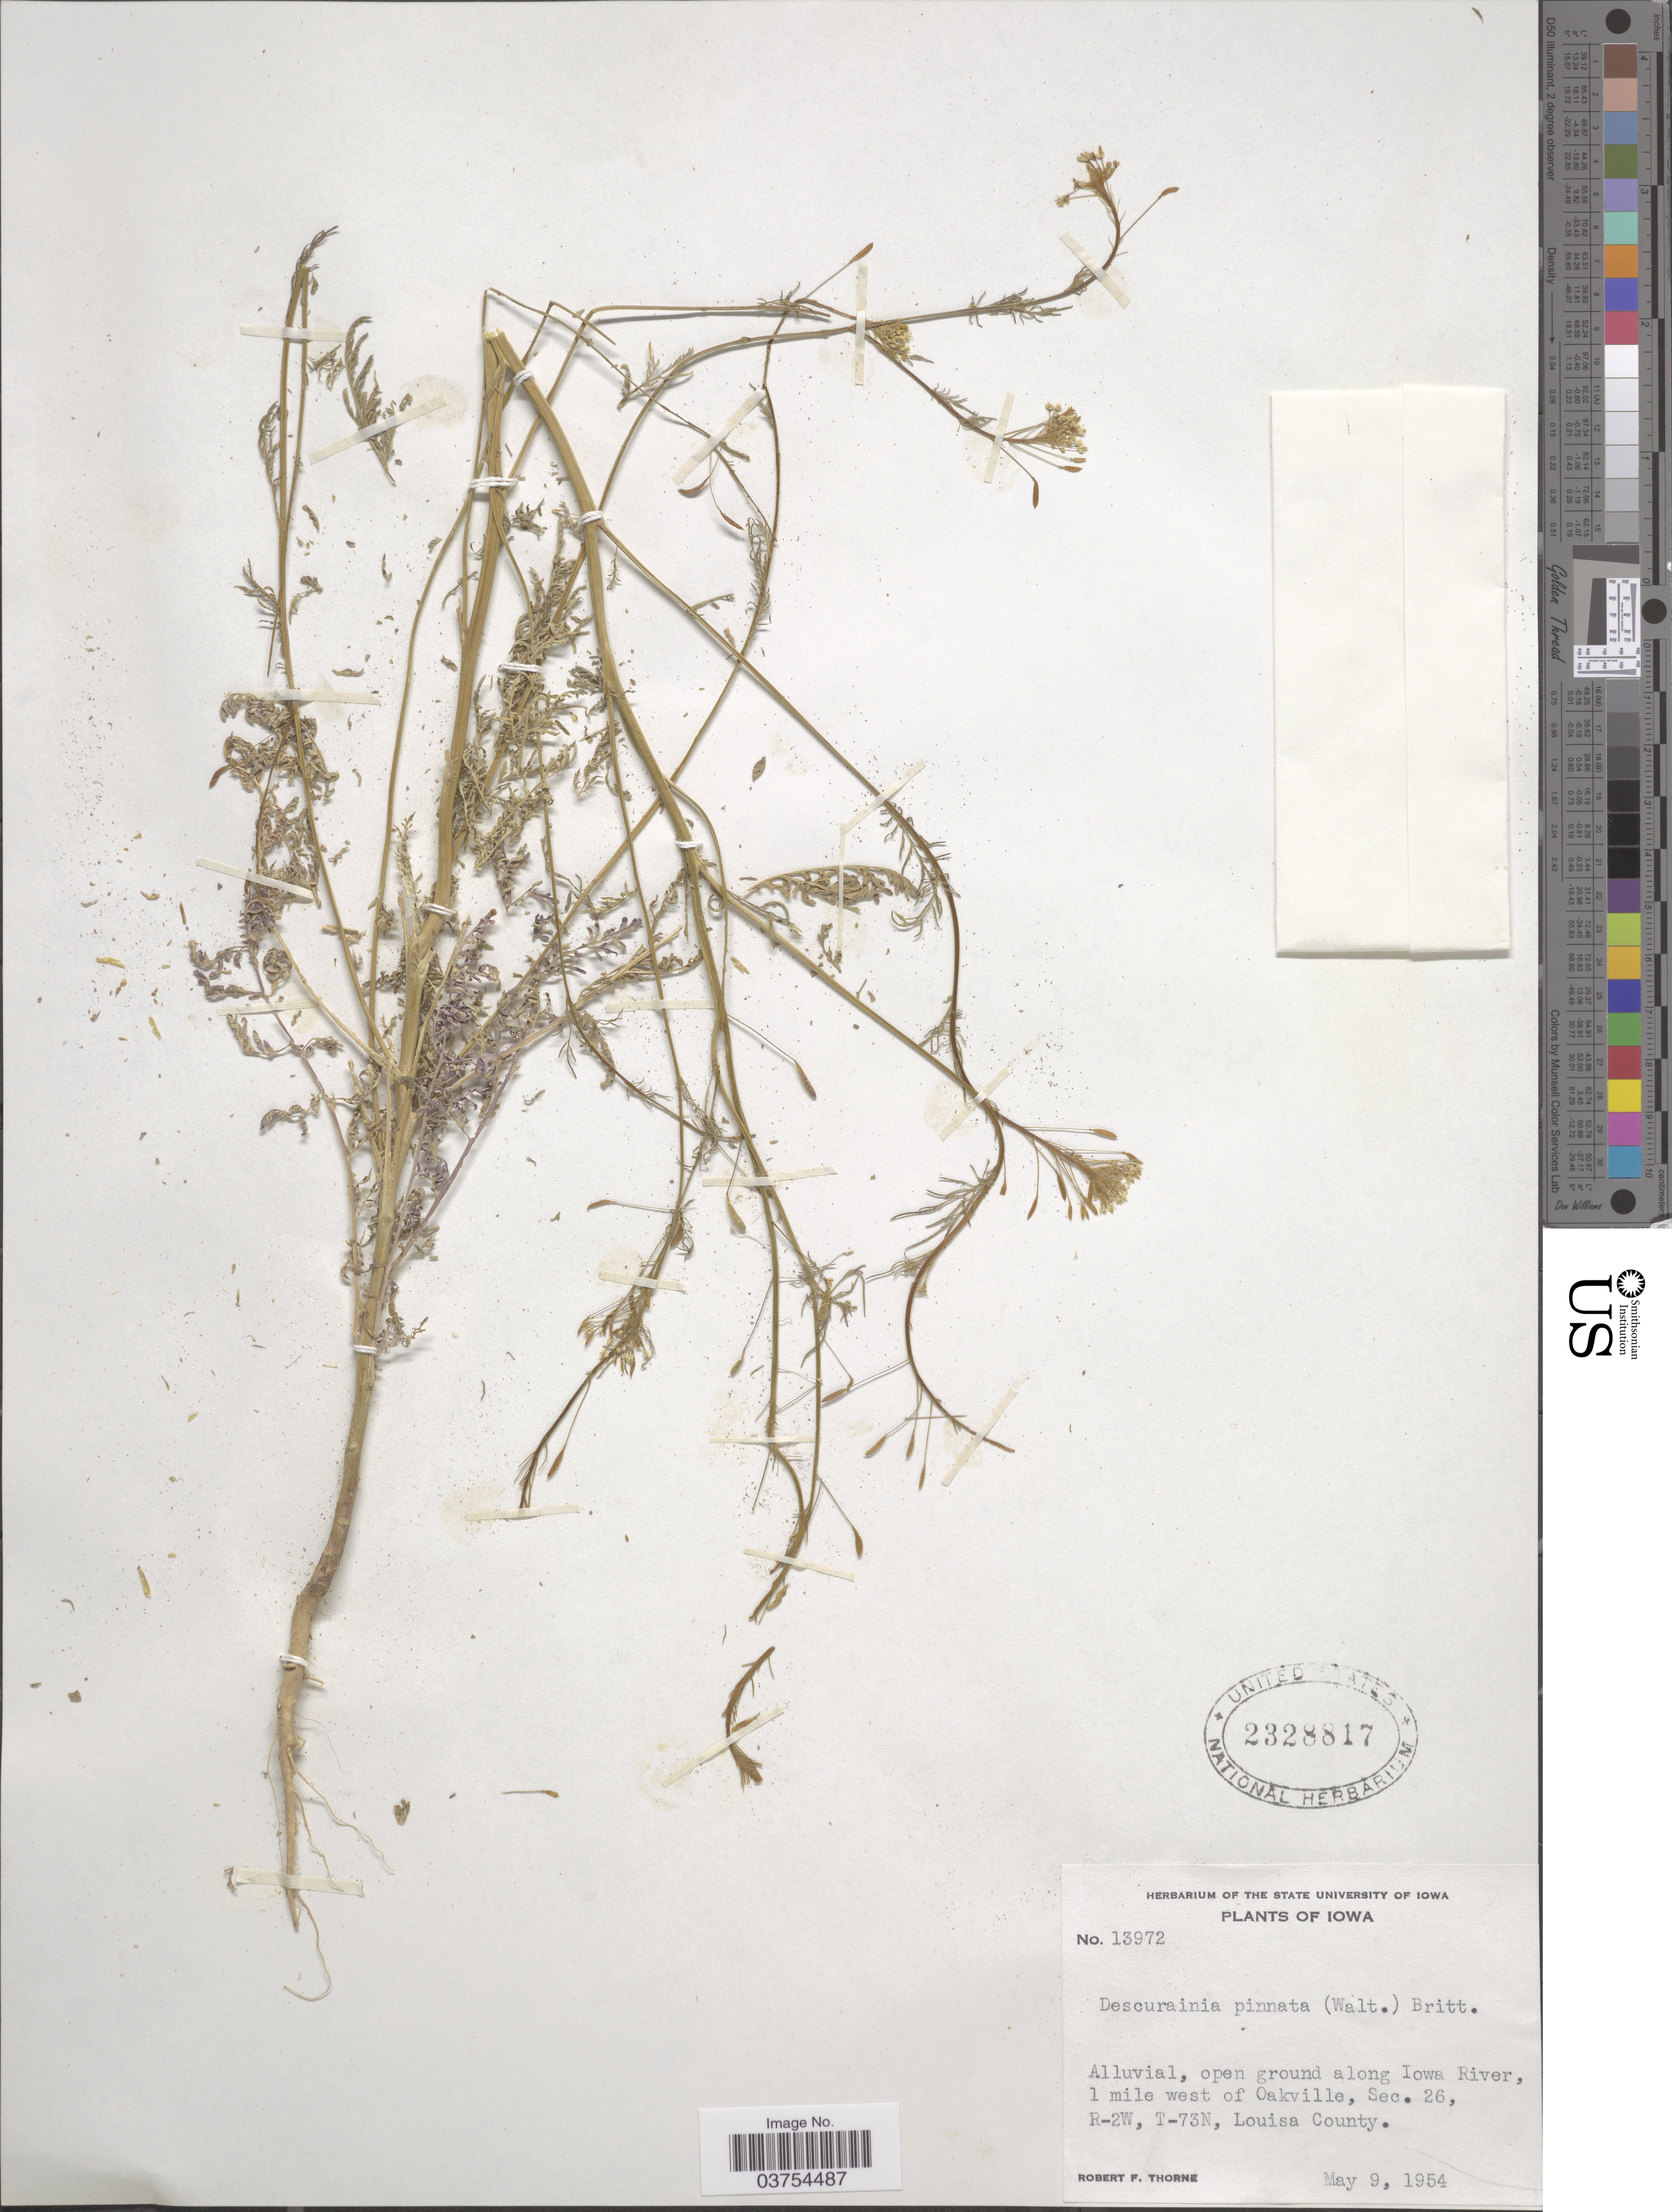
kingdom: Plantae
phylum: Tracheophyta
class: Magnoliopsida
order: Brassicales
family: Brassicaceae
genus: Descurainia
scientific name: Descurainia pinnata subsp. typica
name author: (C.A. Mey.) Detling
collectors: R. F. Thorne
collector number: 13972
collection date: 1954-05-09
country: United States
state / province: Iowa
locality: Alluvial, open ground along Iowa River, 1 mile west of Oakville, Sec. 26, R-2W, T-73N, Louisa County.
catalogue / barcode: US 2328817